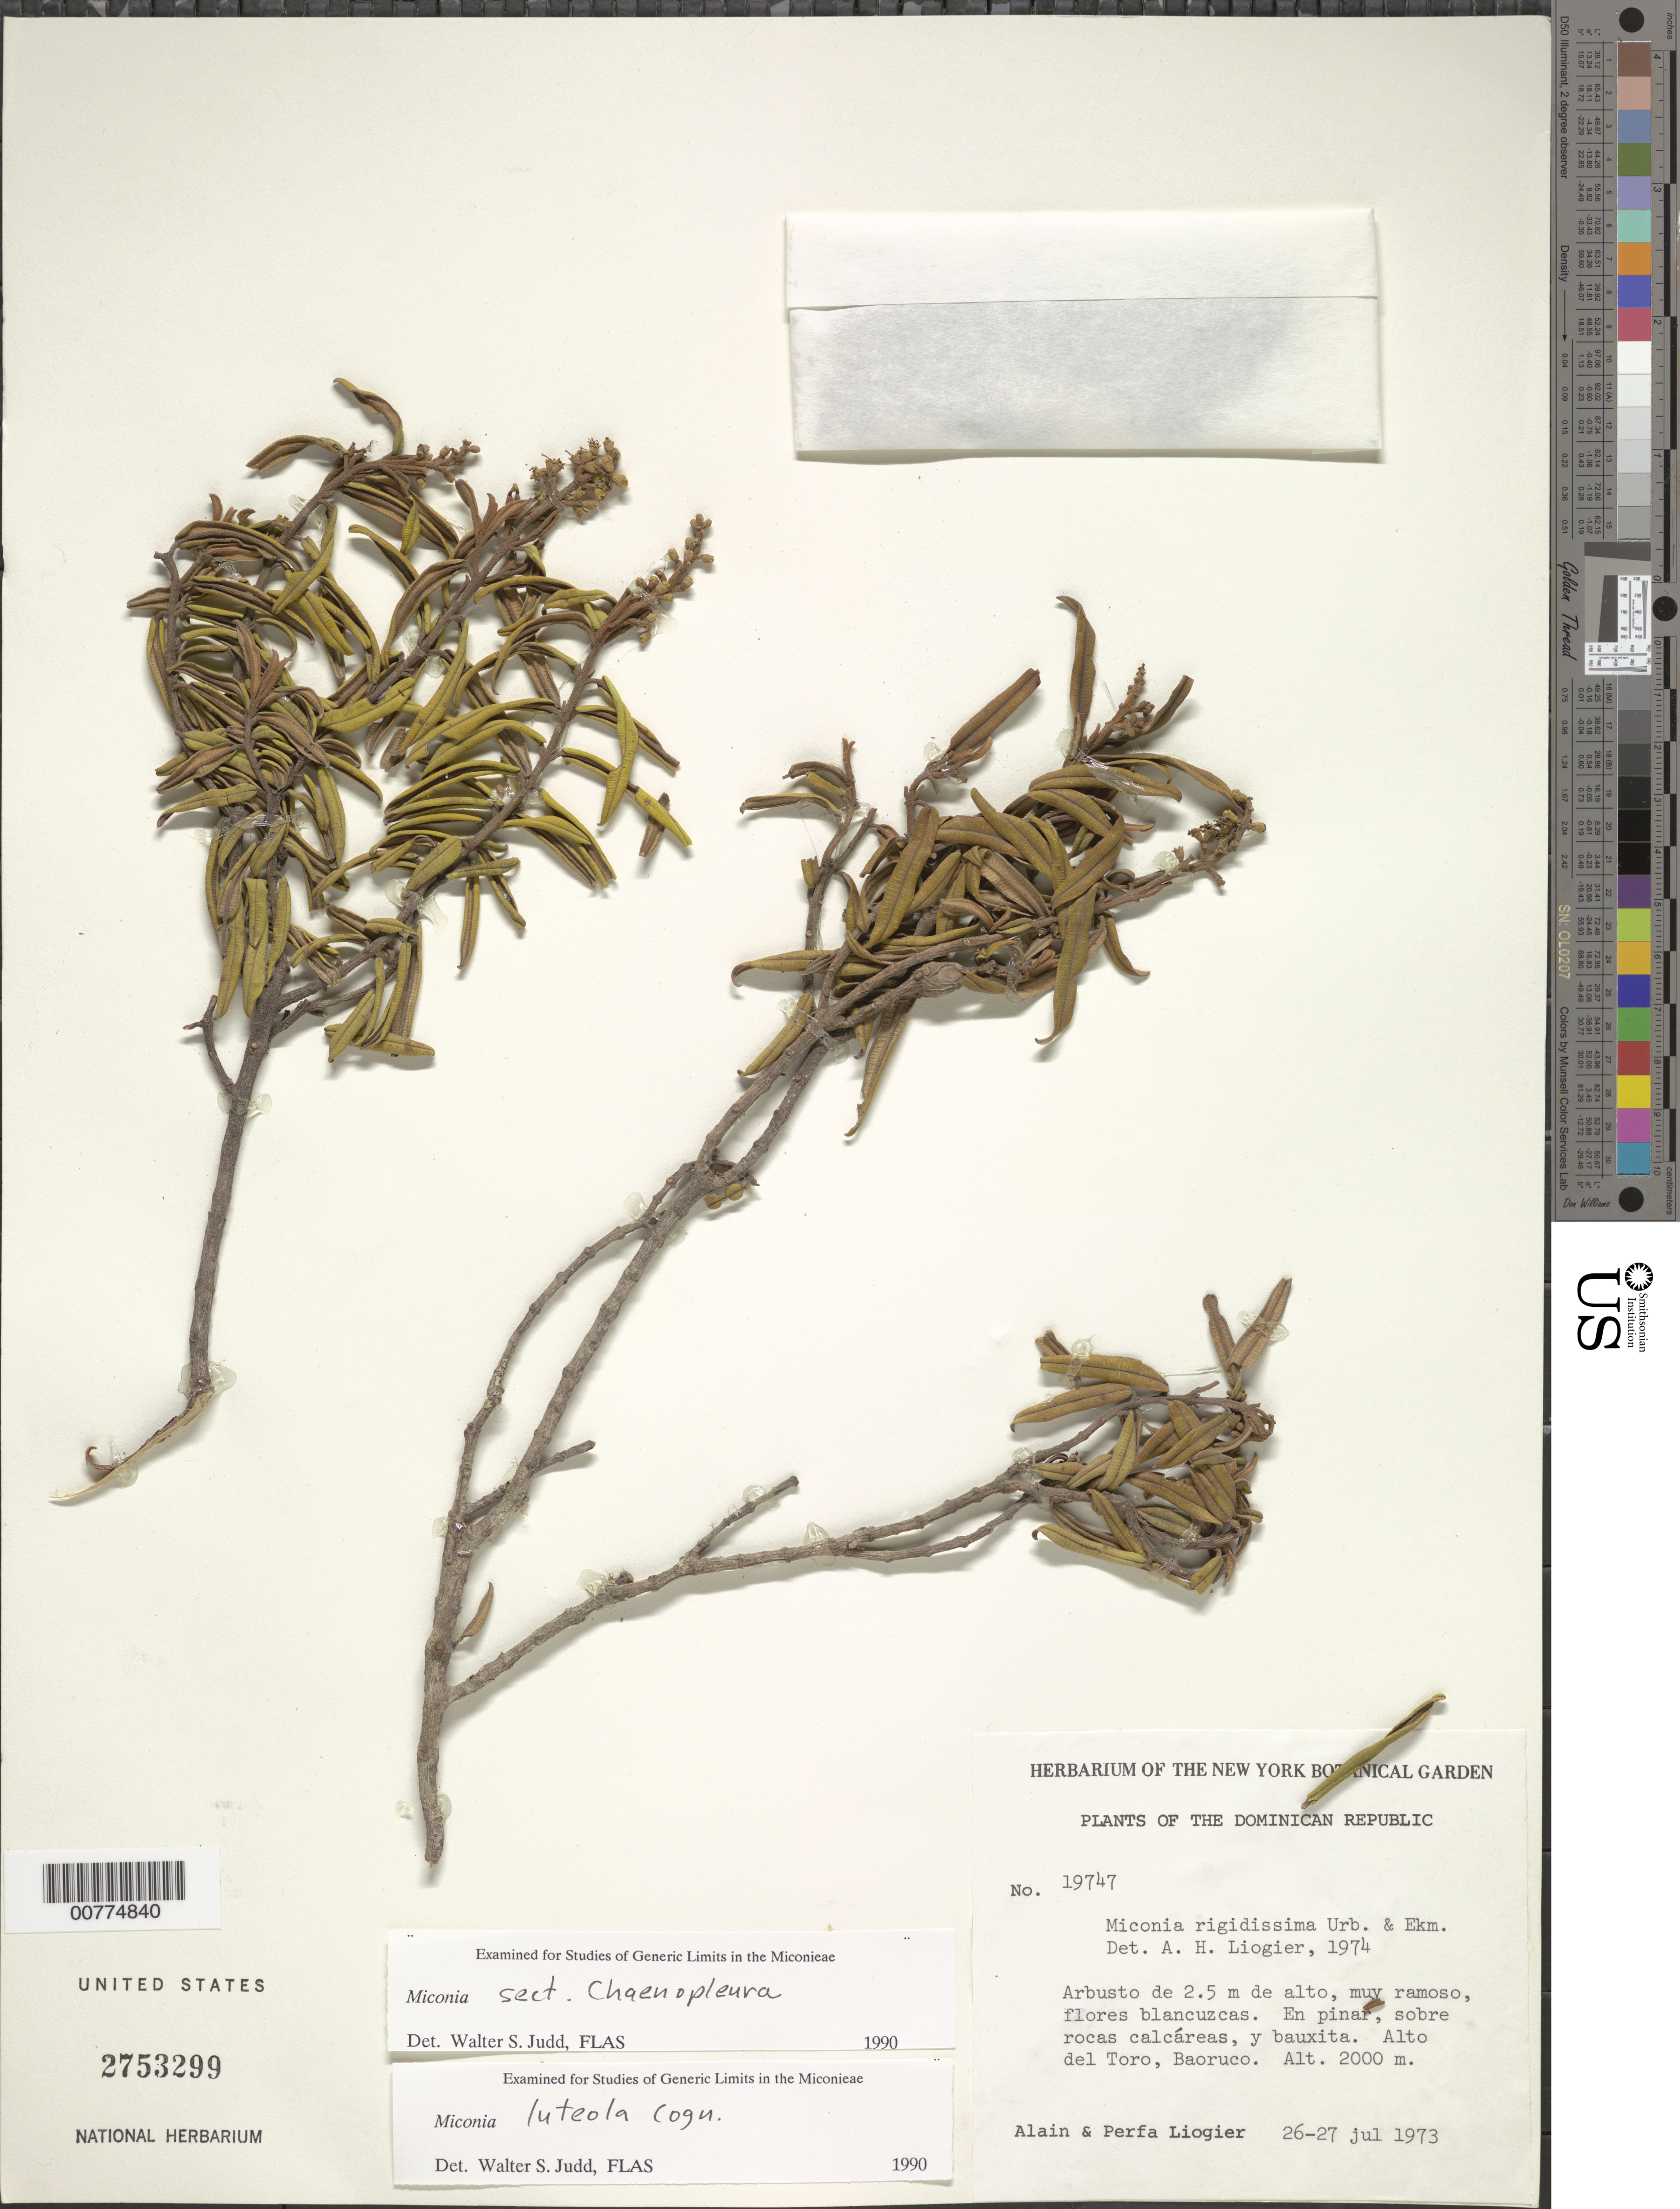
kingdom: Plantae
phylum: Tracheophyta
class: Magnoliopsida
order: Myrtales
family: Melastomataceae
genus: Miconia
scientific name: Miconia luteola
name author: Cogn.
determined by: Judd, Walter S.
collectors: A. H. Liogier & M. P. Liogier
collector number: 19747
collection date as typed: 26 Jul 1973 to 27 Jul 1973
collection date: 1973-07-26/1973-07-27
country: Dominican Republic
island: Hispaniola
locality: Baoruco, Alto del Toro.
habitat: Pineland, on calcareous rocks, and bauxite.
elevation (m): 2000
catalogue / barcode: US 2753299